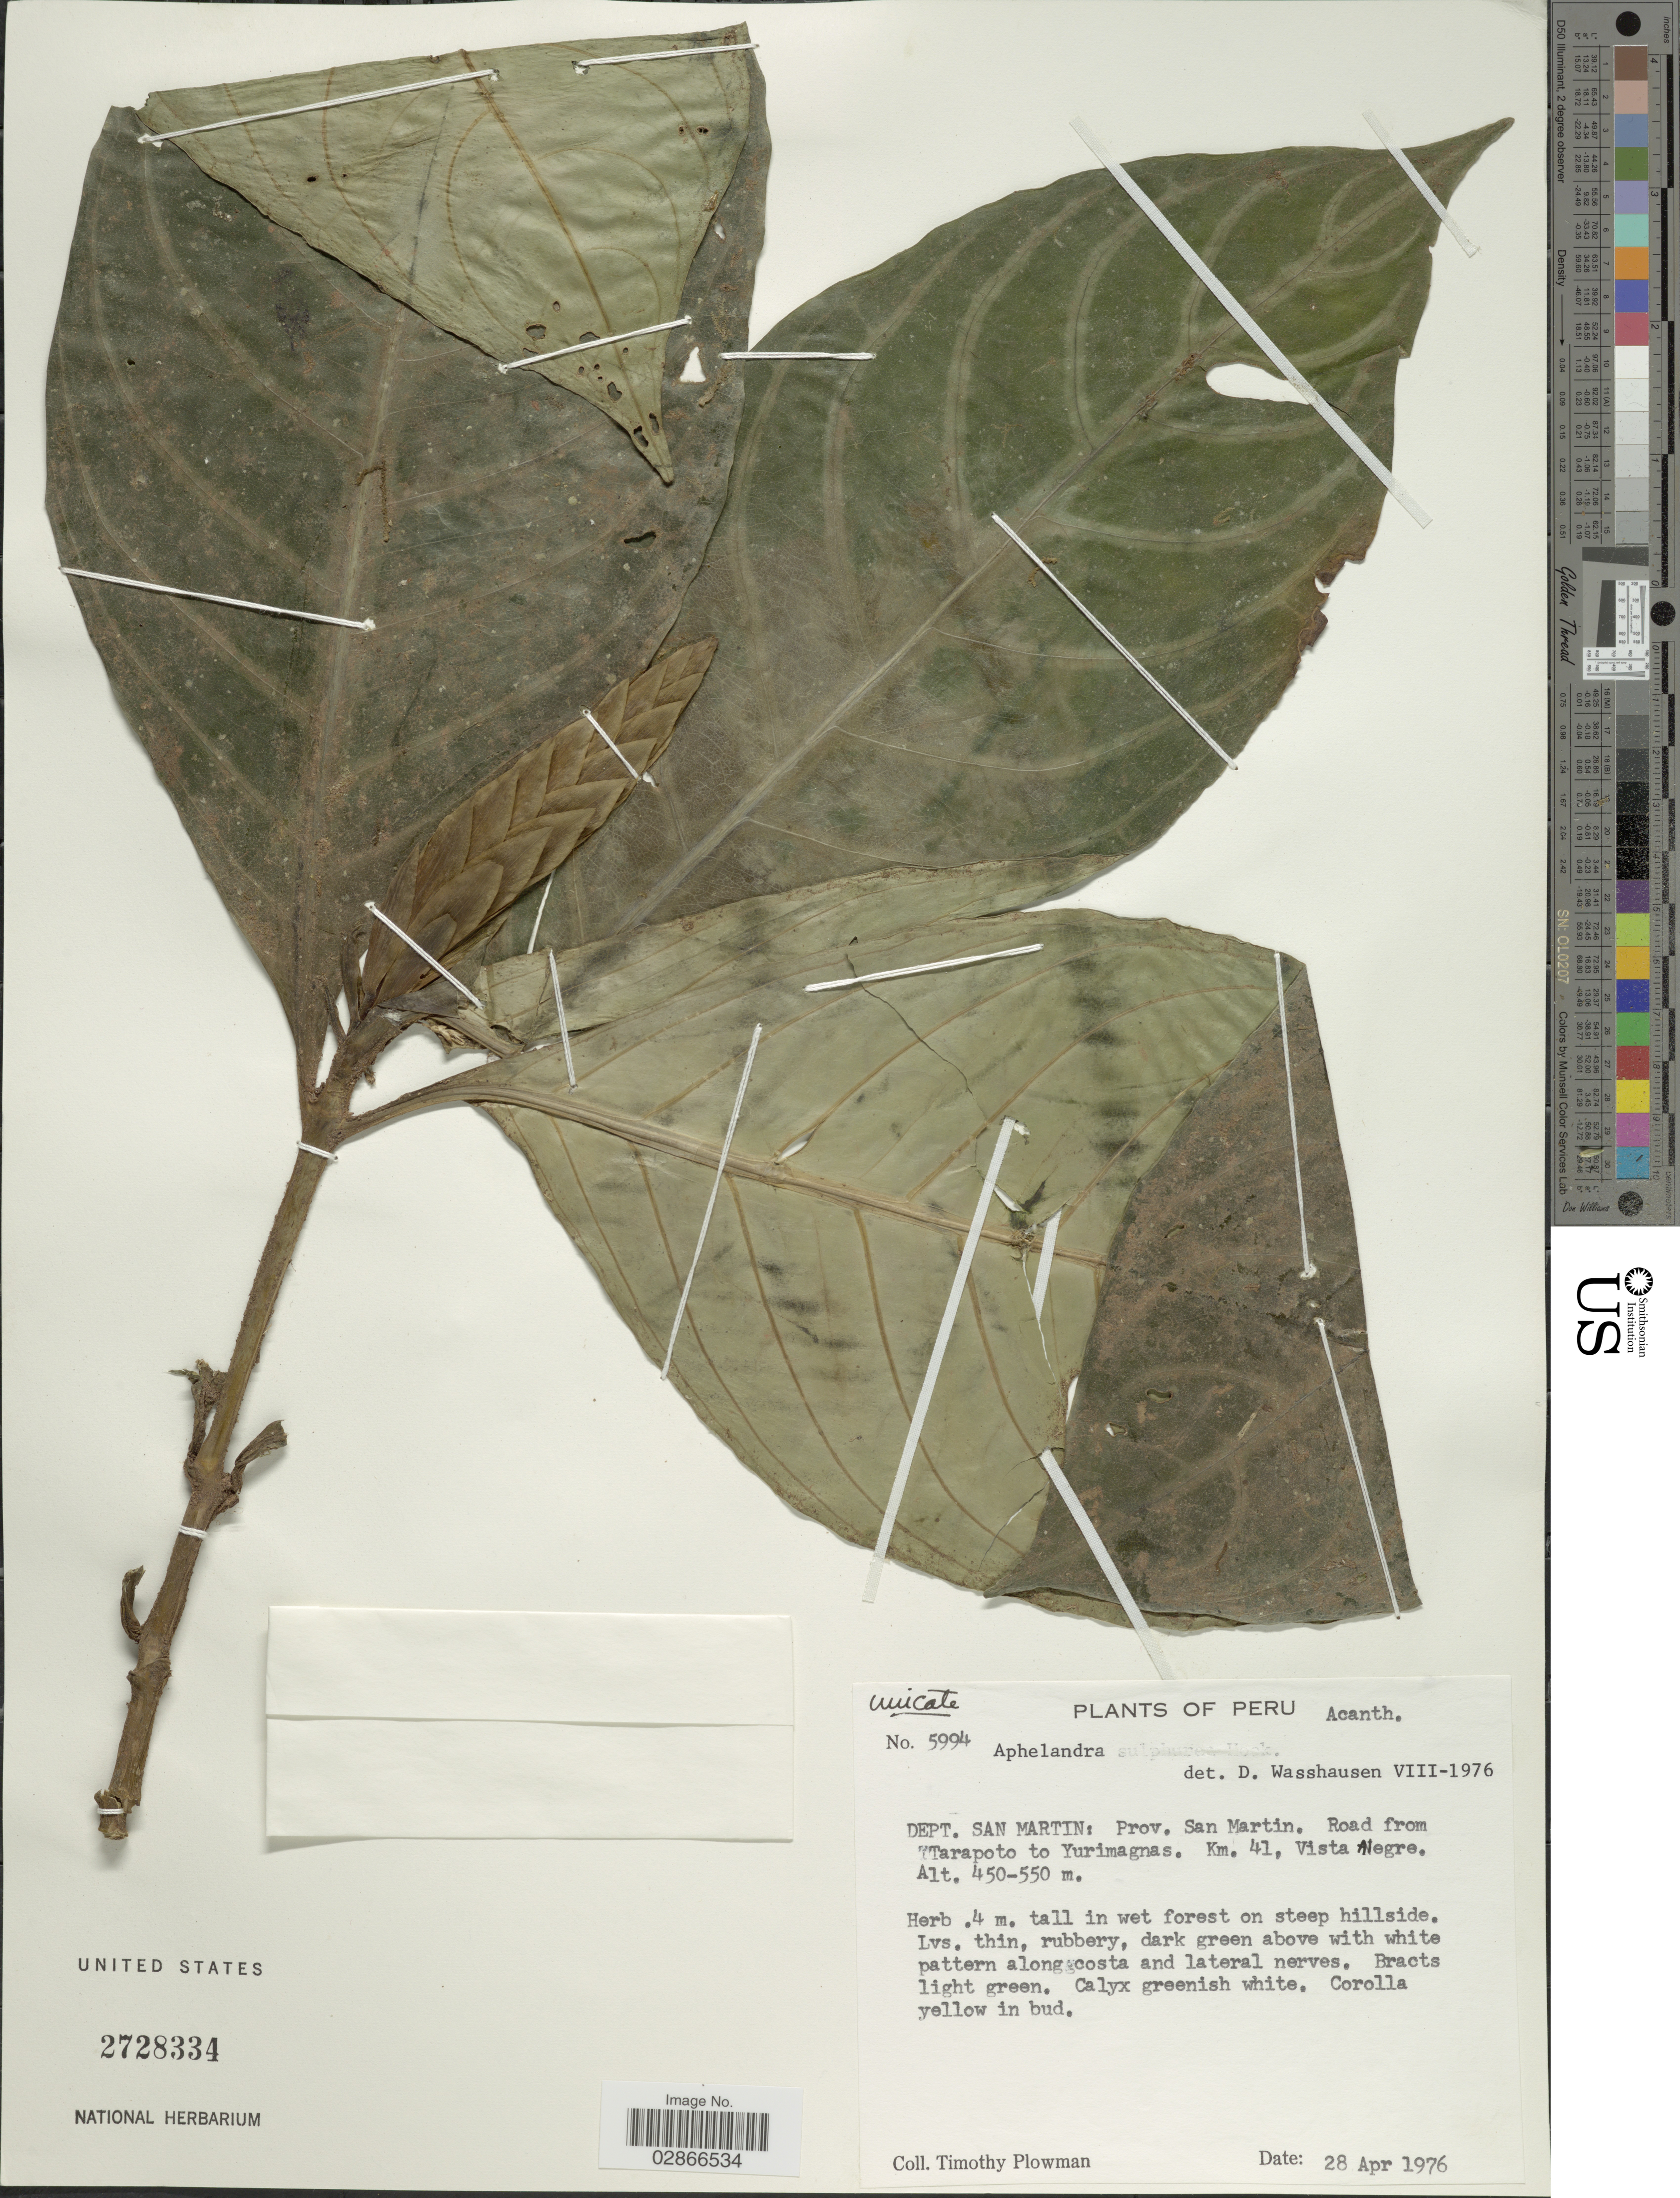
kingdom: Plantae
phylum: Tracheophyta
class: Magnoliopsida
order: Lamiales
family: Acanthaceae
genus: Aphelandra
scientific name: Aphelandra aurantiaca var. nitens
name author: (Hook.) Wassh.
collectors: T. Plowman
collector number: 5994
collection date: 1976-04-28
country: Peru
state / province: San Martín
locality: Dept. San Martin: Prov. San Martin. Road from Tarapoto to Yurimagnas. Km 41, Vista Negre.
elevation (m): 450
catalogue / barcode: US 2728334